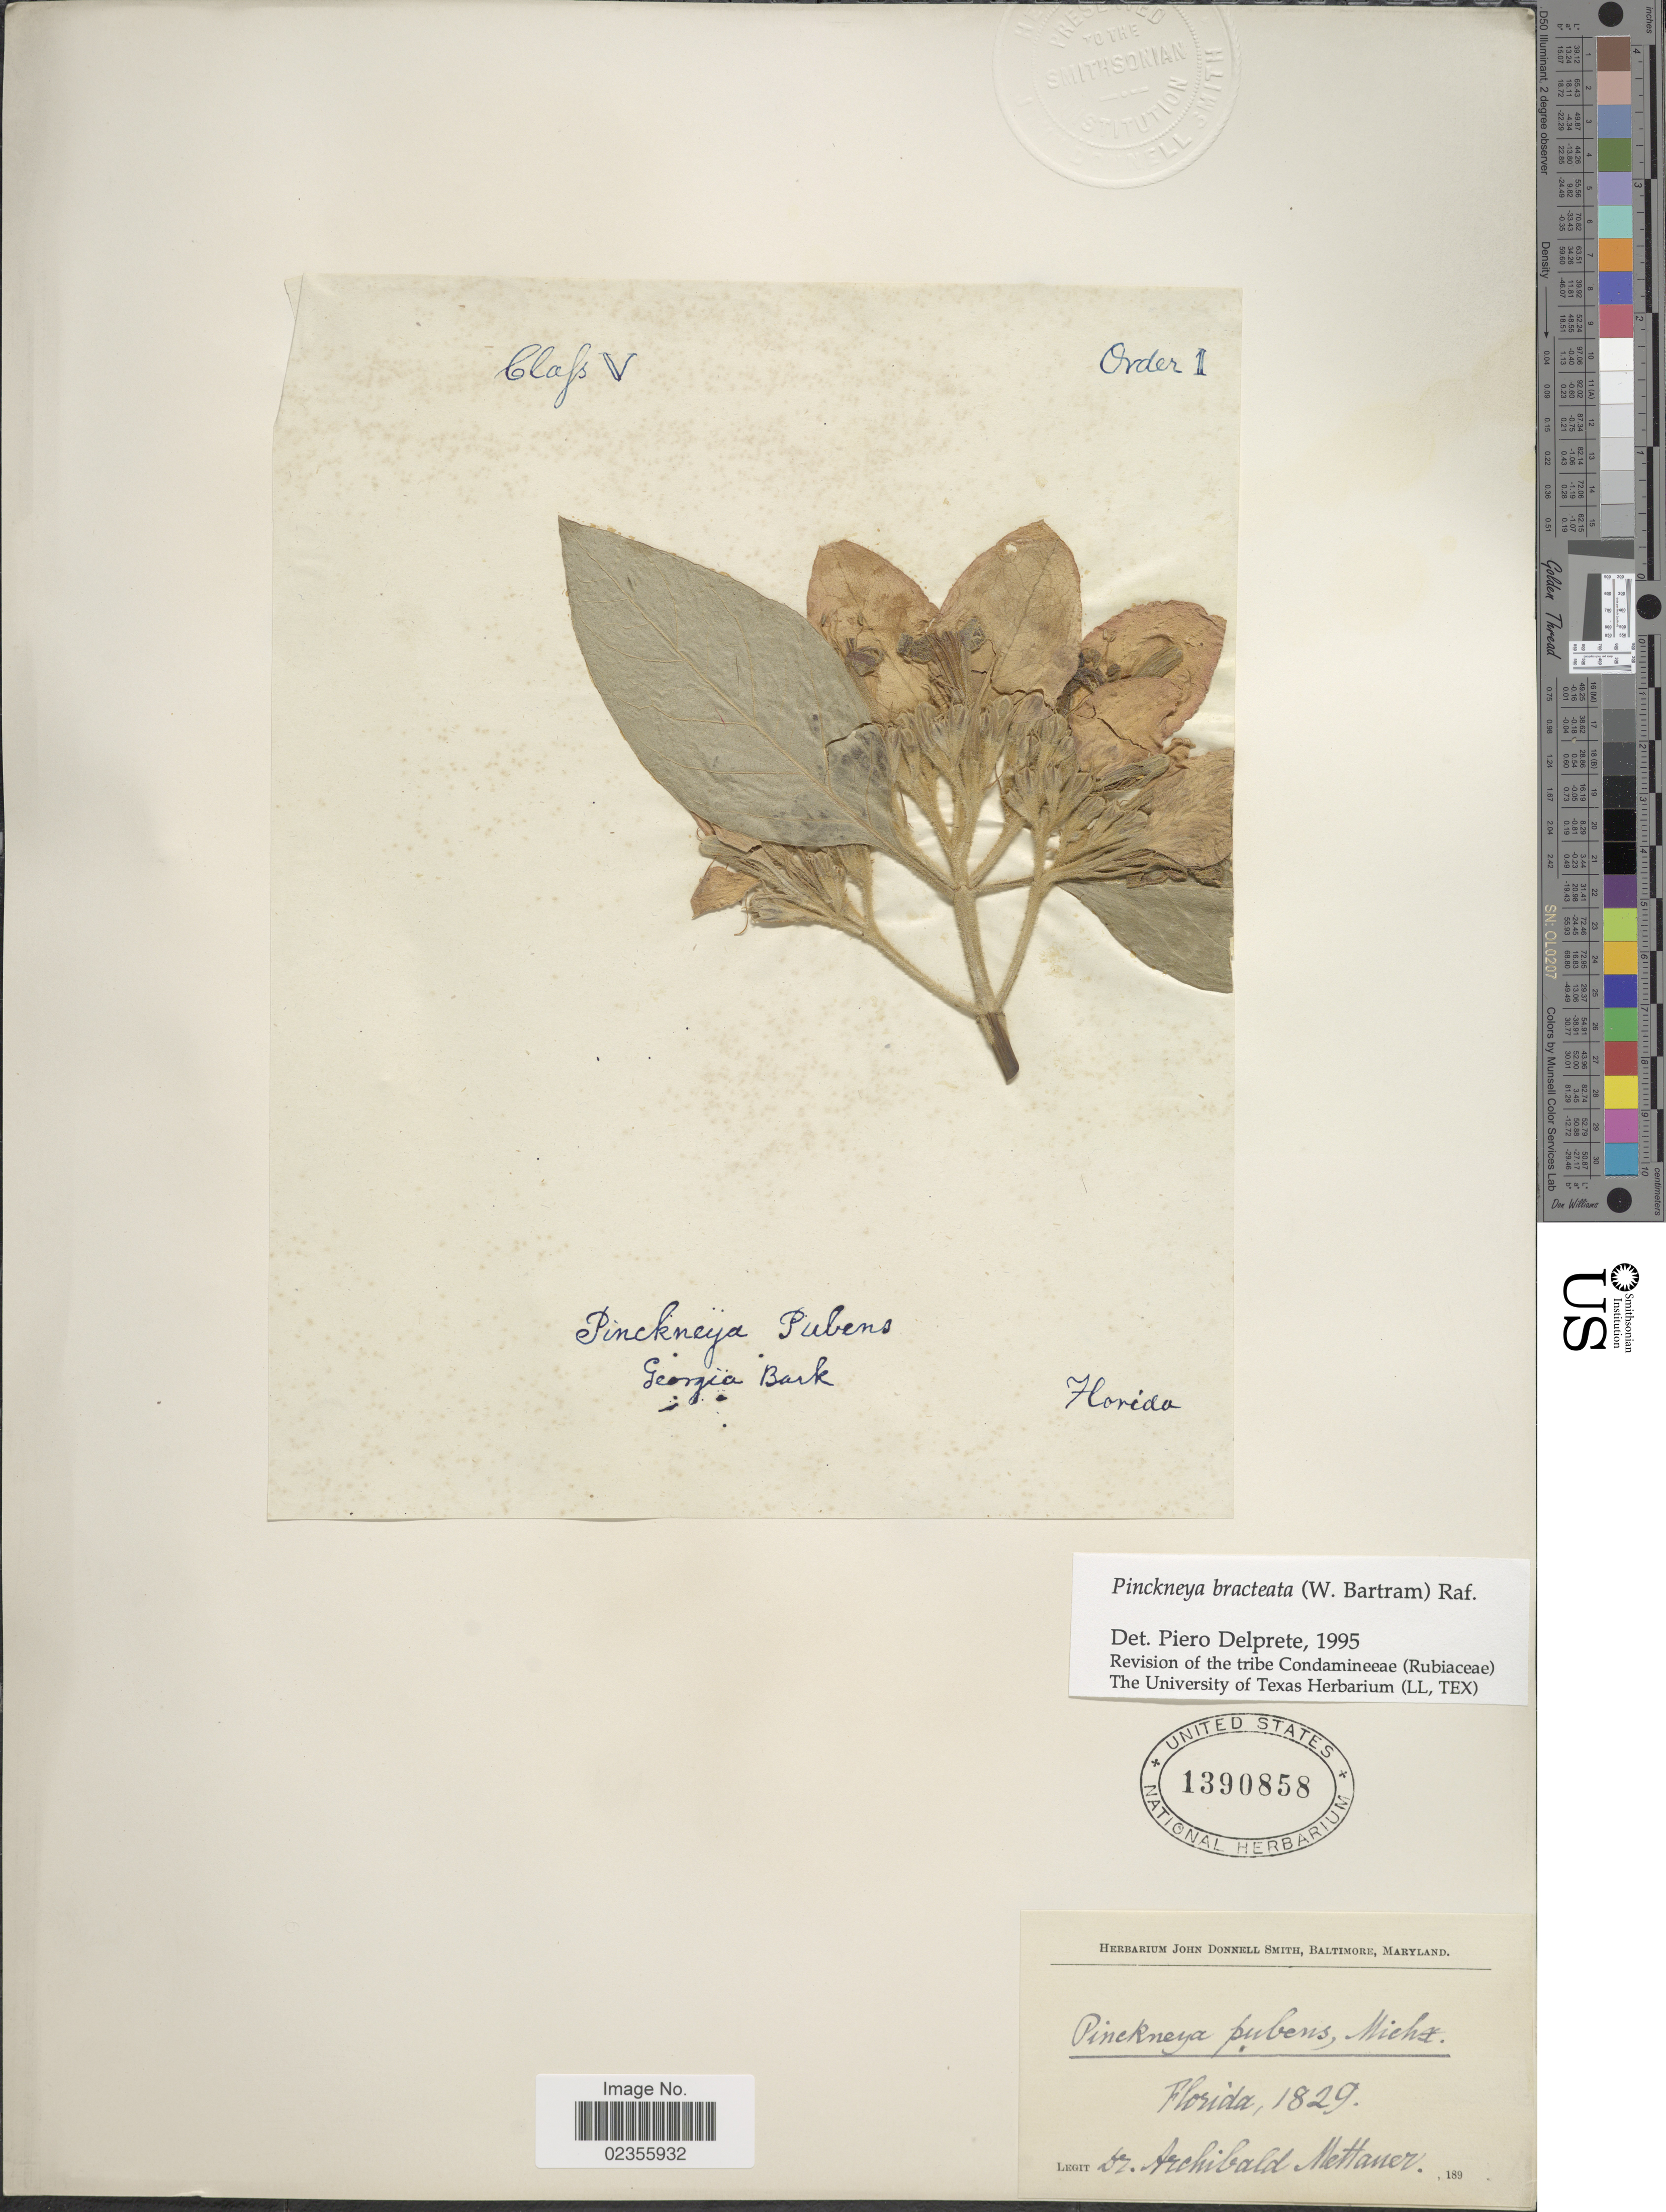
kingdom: Plantae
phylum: Tracheophyta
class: Magnoliopsida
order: Gentianales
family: Rubiaceae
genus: Pinckneya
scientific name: Pinckneya pubens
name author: Michx.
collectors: A. Mettauer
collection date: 1829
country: United States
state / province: Florida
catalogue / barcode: US 1390858